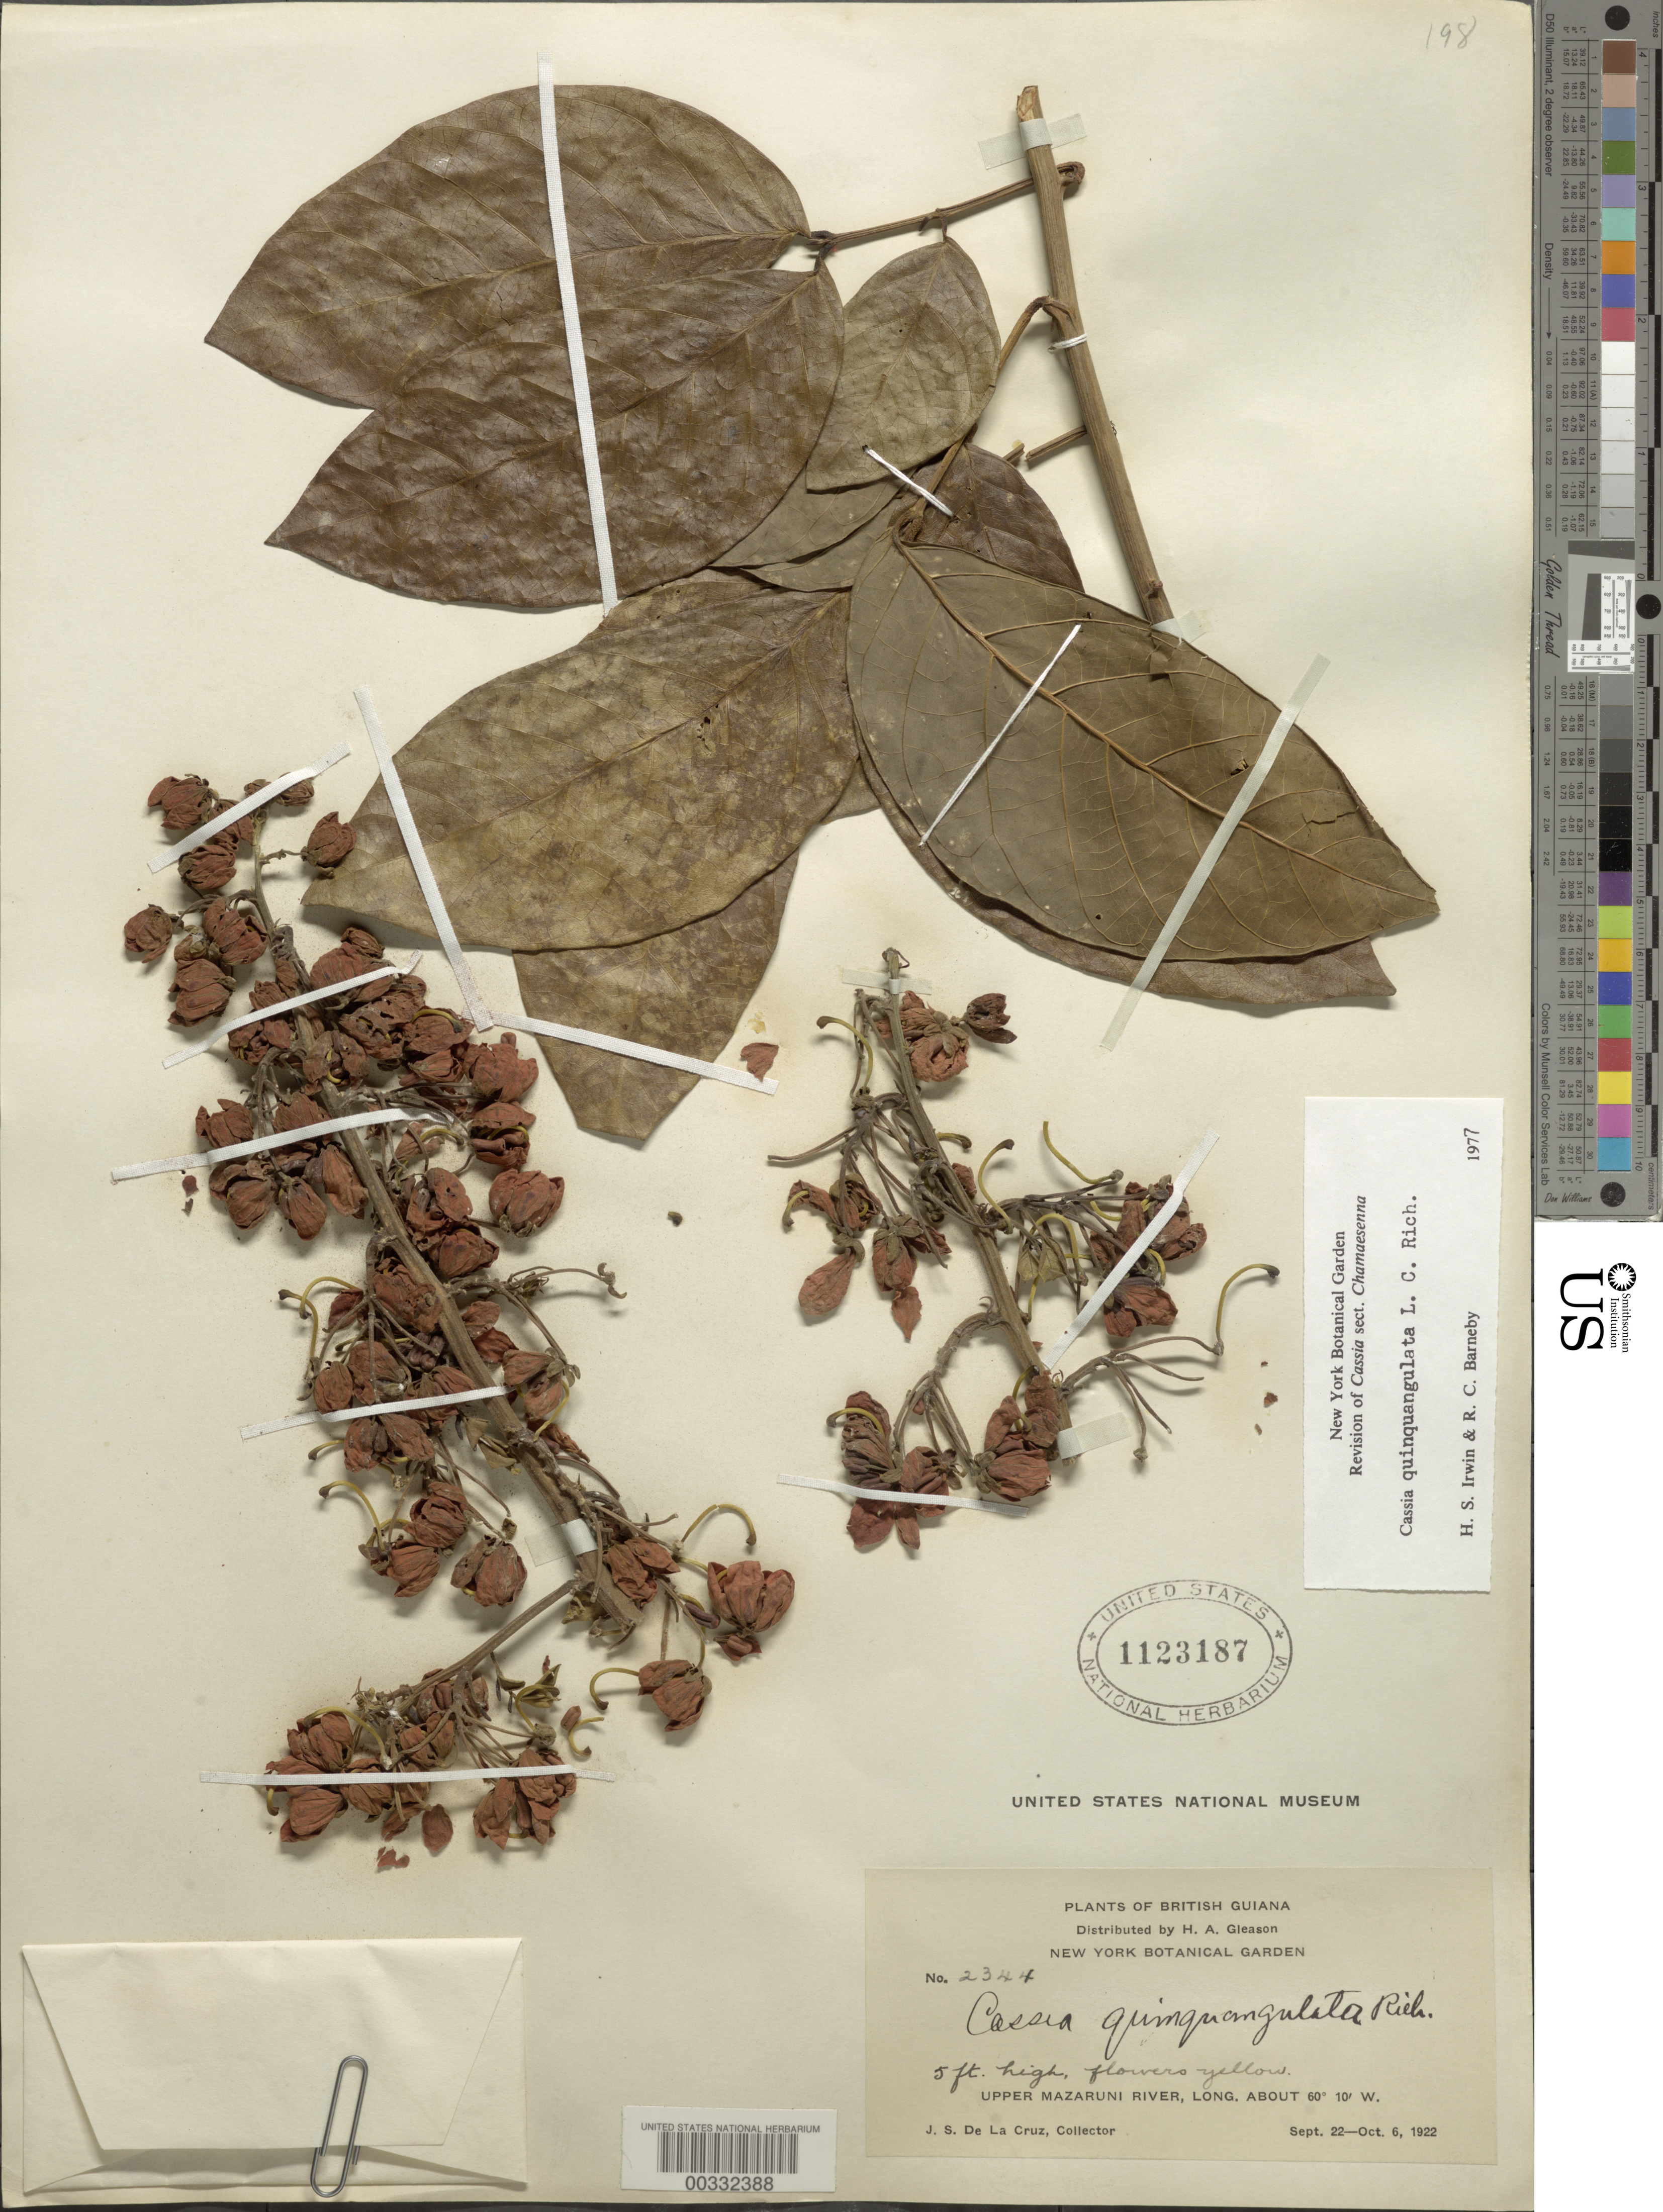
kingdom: Plantae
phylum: Tracheophyta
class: Magnoliopsida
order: Fabales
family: Fabaceae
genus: Senna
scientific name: Senna quinquangulata var. quinquangulata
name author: H.S. Irwin & Barneby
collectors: J. S. de la Cruz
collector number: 2344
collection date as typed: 22 Sep 1922 to 06 Oct 1922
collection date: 1922-09-22/1922-10-06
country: Guyana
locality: Upper mazaruni river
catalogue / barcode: US 1123187